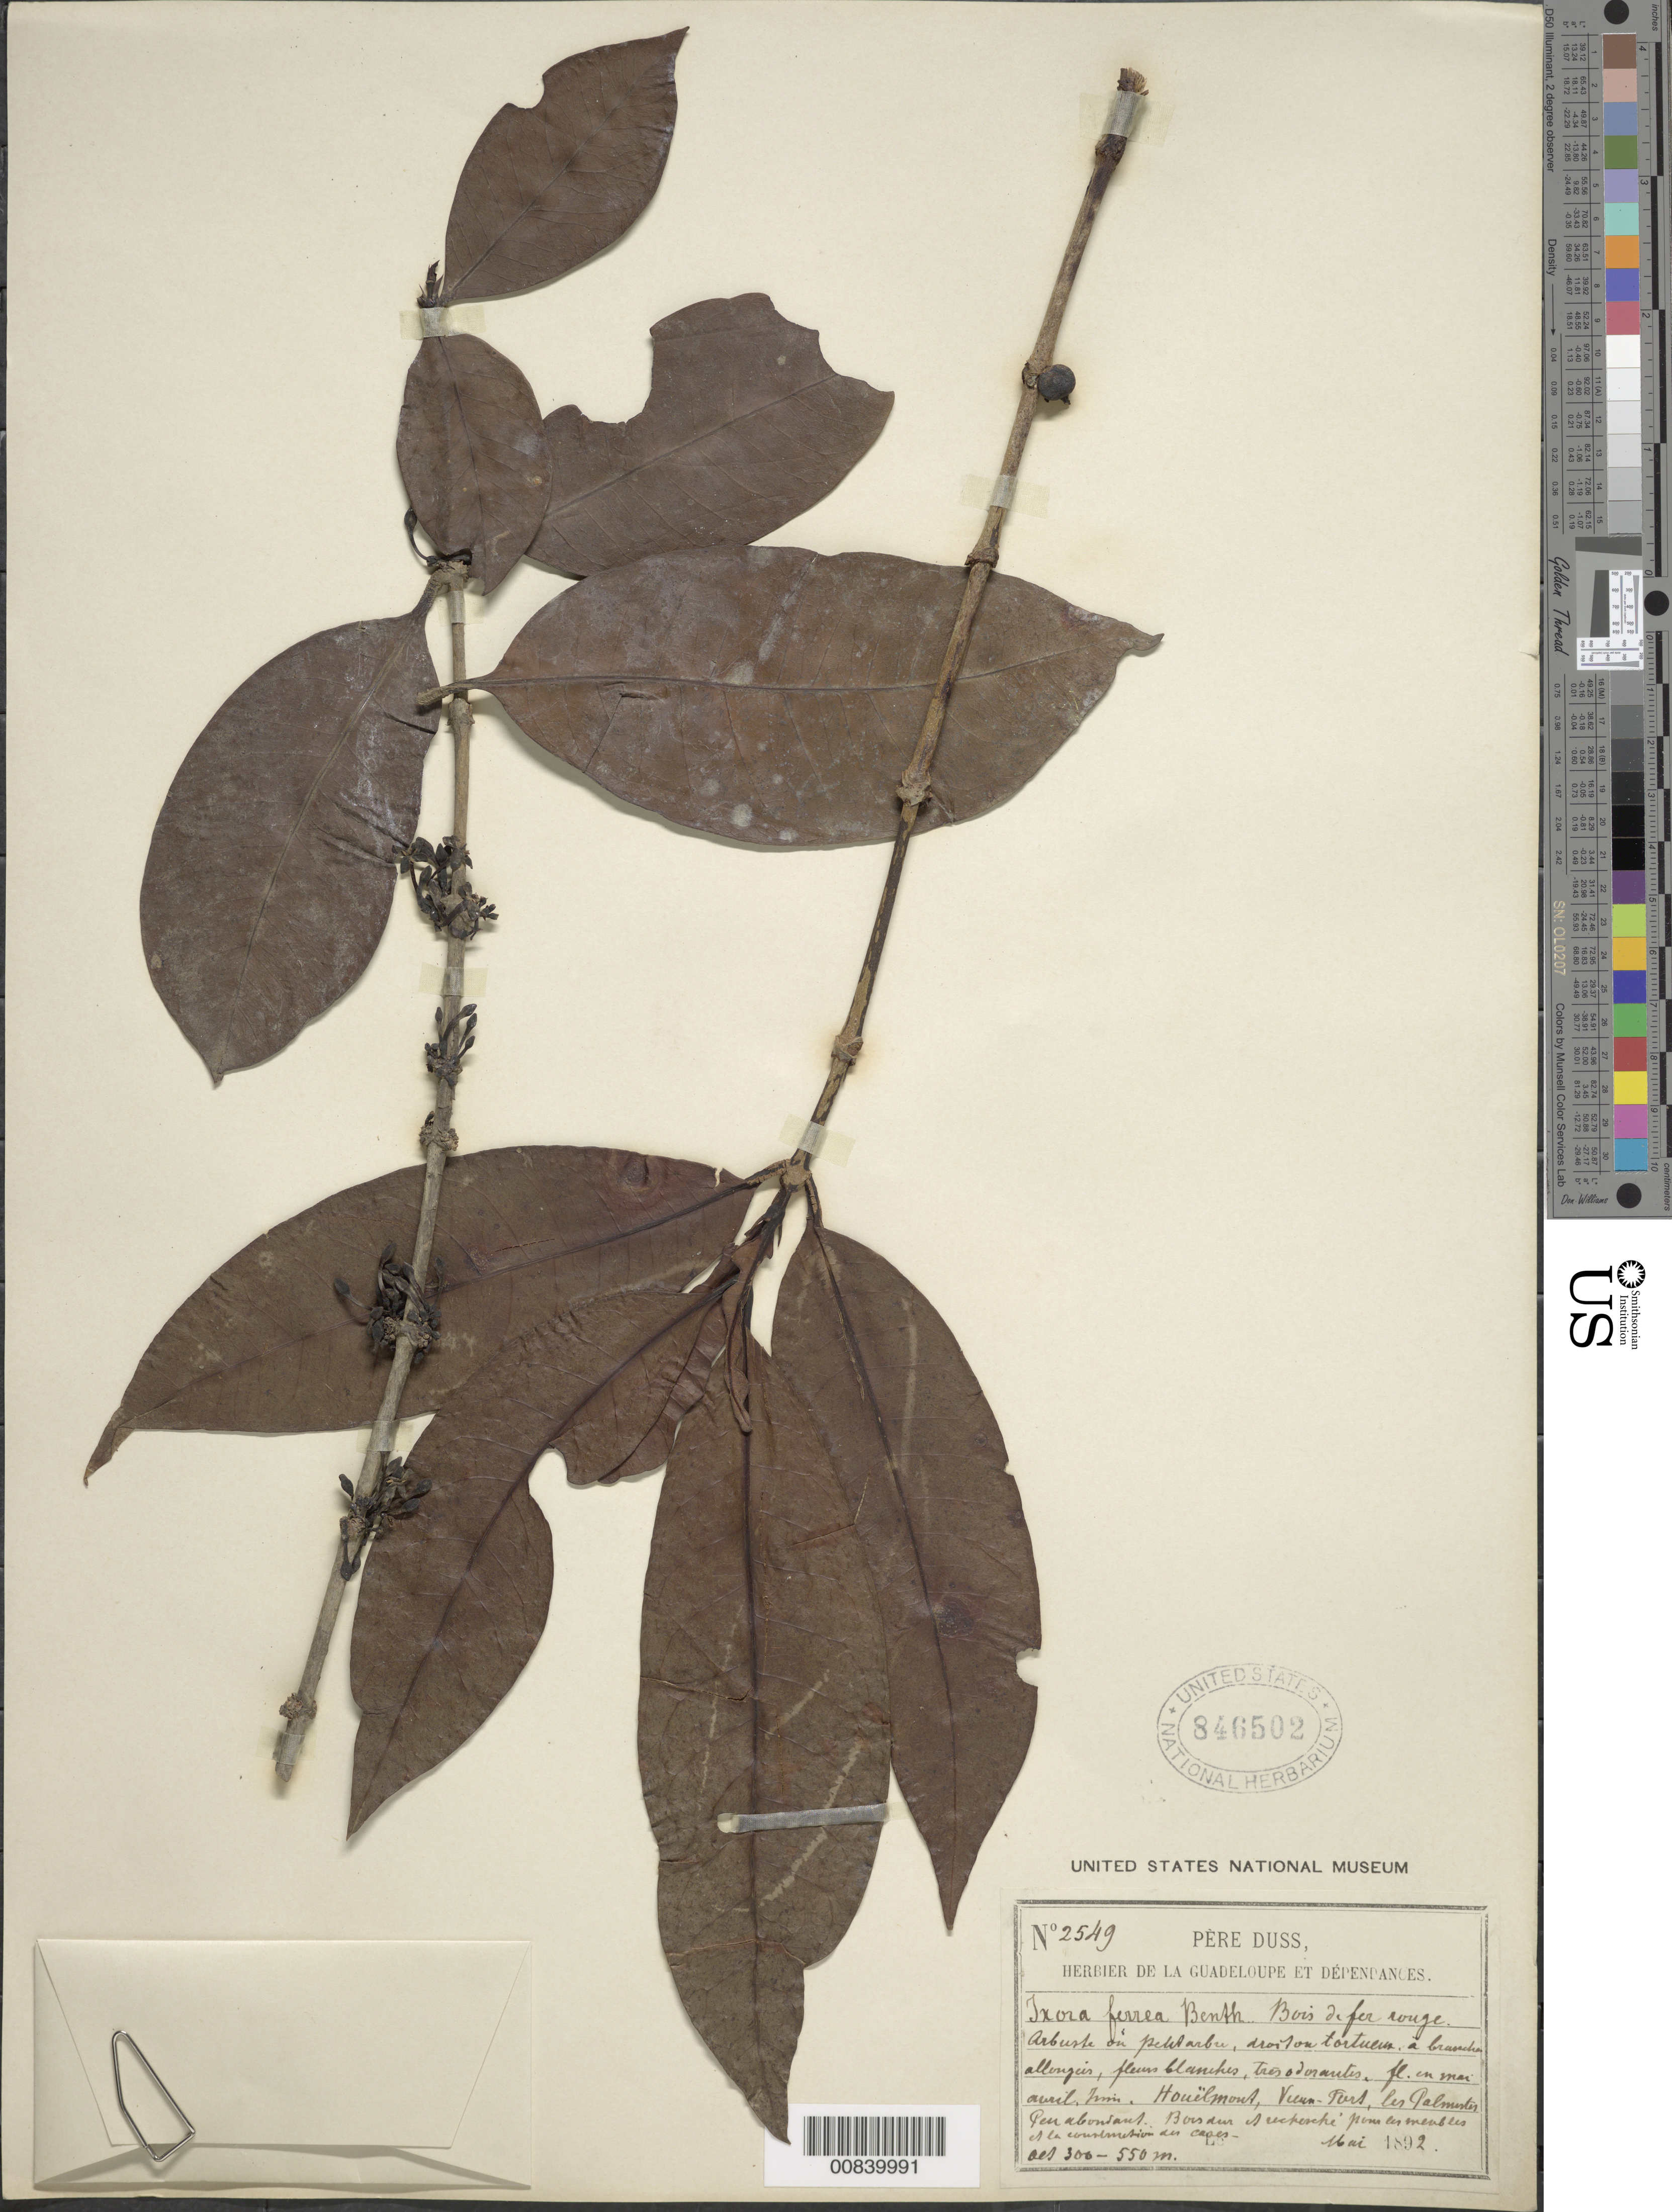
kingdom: Plantae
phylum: Tracheophyta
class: Magnoliopsida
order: Gentianales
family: Rubiaceae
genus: Ixora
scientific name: Ixora ferrea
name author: (Jacq.) Benth.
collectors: Père Duss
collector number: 2549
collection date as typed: May 1892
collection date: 1892-05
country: Guadeloupe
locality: Houëlmont, Veun-Fort (sp?), les Palmestes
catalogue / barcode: US 846502